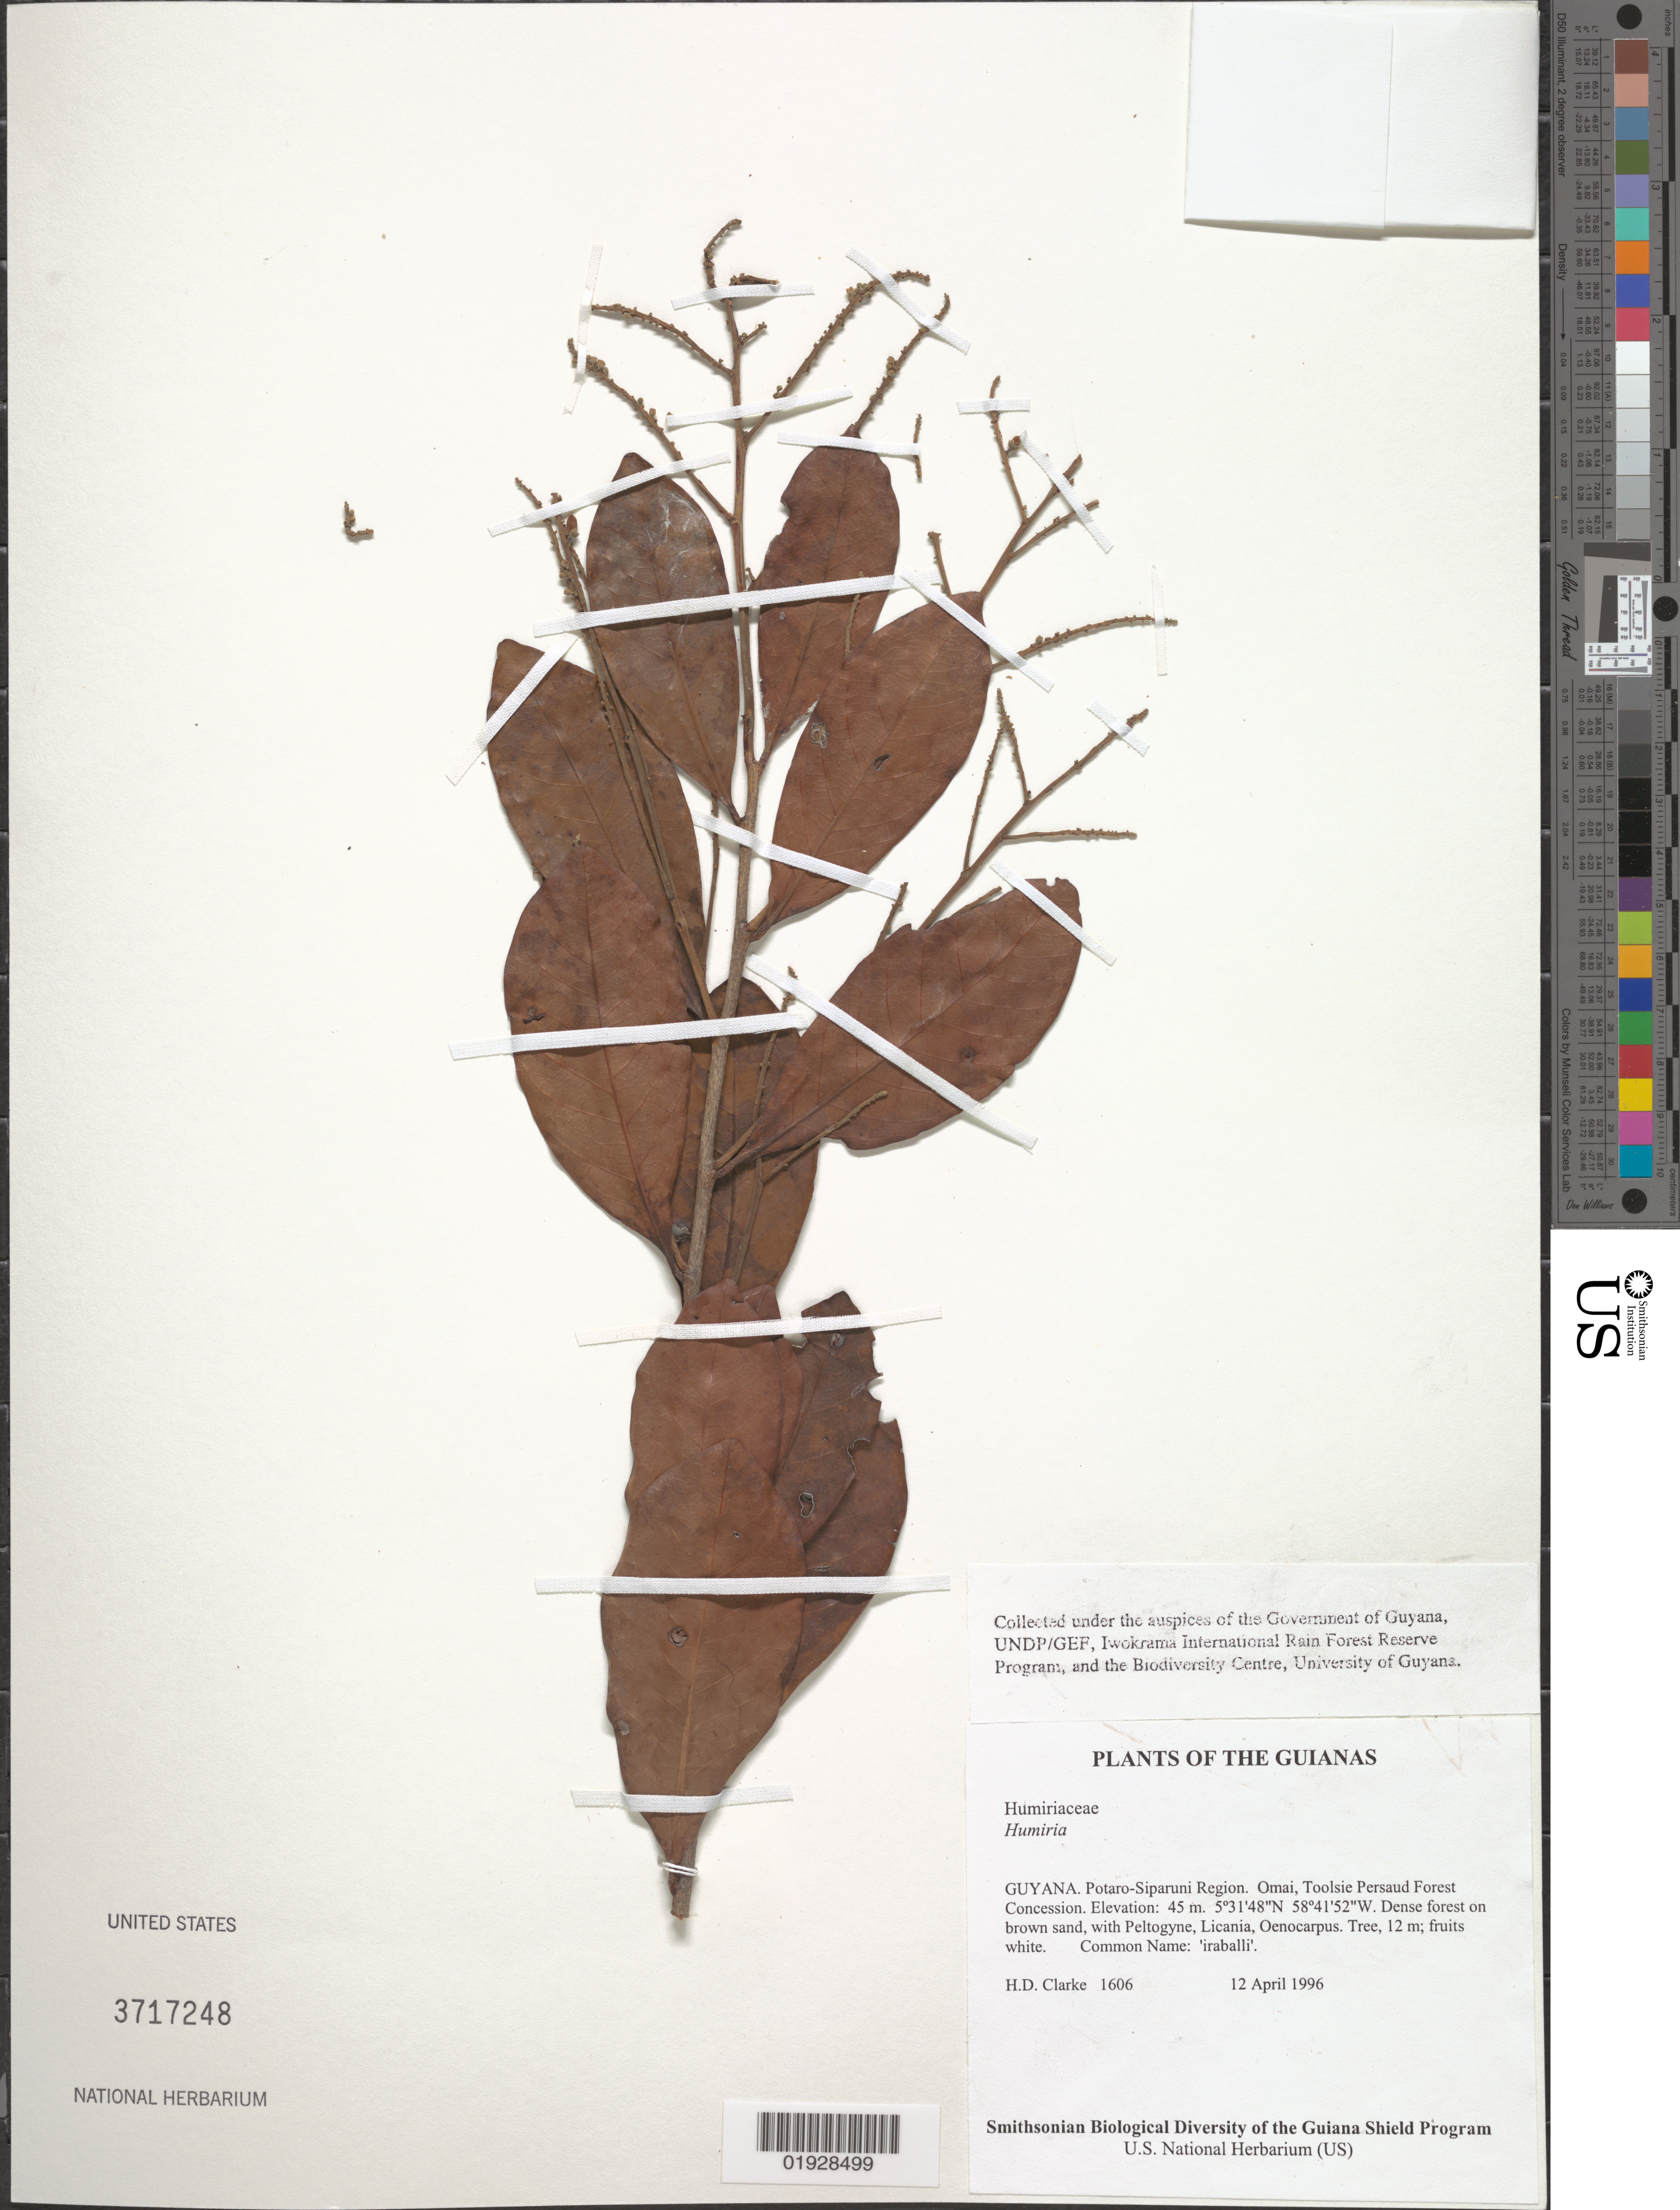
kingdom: Plantae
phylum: Tracheophyta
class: Magnoliopsida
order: Malpighiales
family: Chrysobalanaceae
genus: Hirtella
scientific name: Hirtella sp.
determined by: Kelloff, Carol L.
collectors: H. D. Clarke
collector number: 1606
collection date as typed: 12 April 1996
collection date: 1996-04-12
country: Guyana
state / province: Potaro-Siparuni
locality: Omai, Toolsie Persaud Forest Concession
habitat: Dense forest on brown sand, with Peltogyne, Licania, Oenocarpus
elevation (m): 45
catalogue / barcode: US 3717248